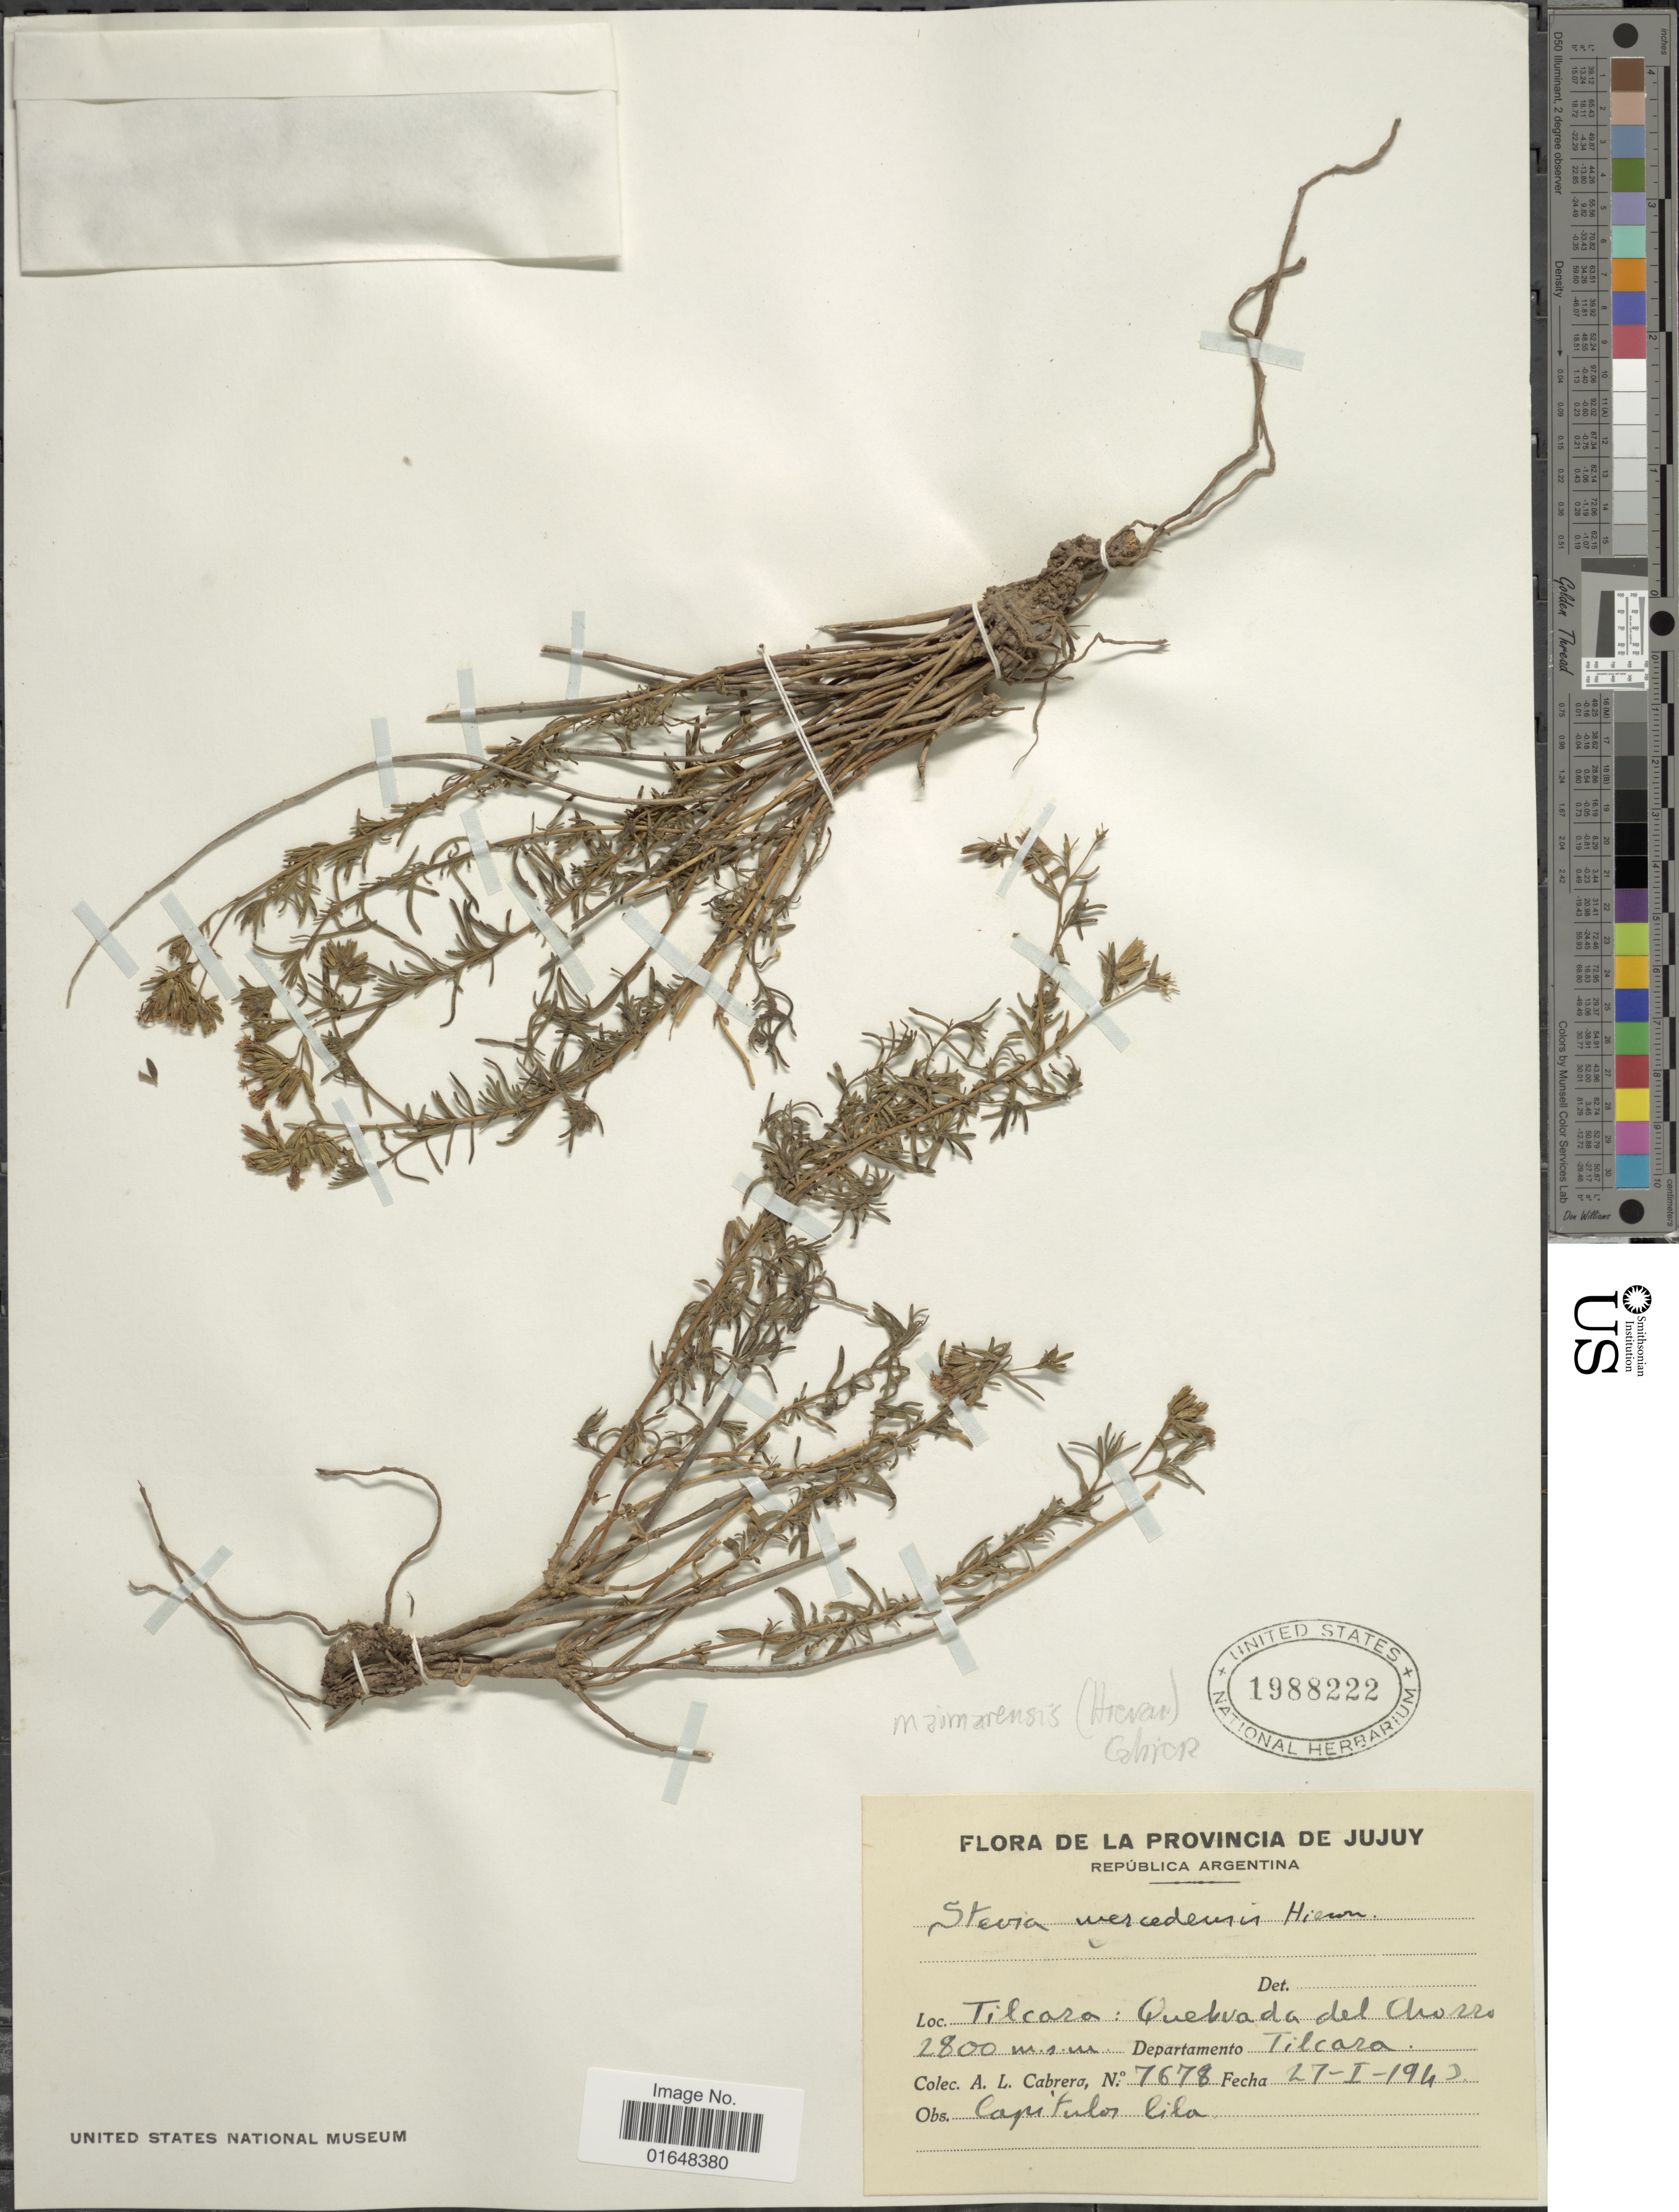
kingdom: Plantae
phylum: Tracheophyta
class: Magnoliopsida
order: Asterales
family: Asteraceae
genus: Stevia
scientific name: Stevia maimarensis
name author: (Hieron.) Cabrera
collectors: A. L. Cabrera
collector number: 7678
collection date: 1943-01-27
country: Argentina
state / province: Jujuy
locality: Provincia de Jujuy. República Argentina. Tilcara: Quebrada del Chorro. Departamento Tilcara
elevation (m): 2800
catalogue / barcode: US 1988222